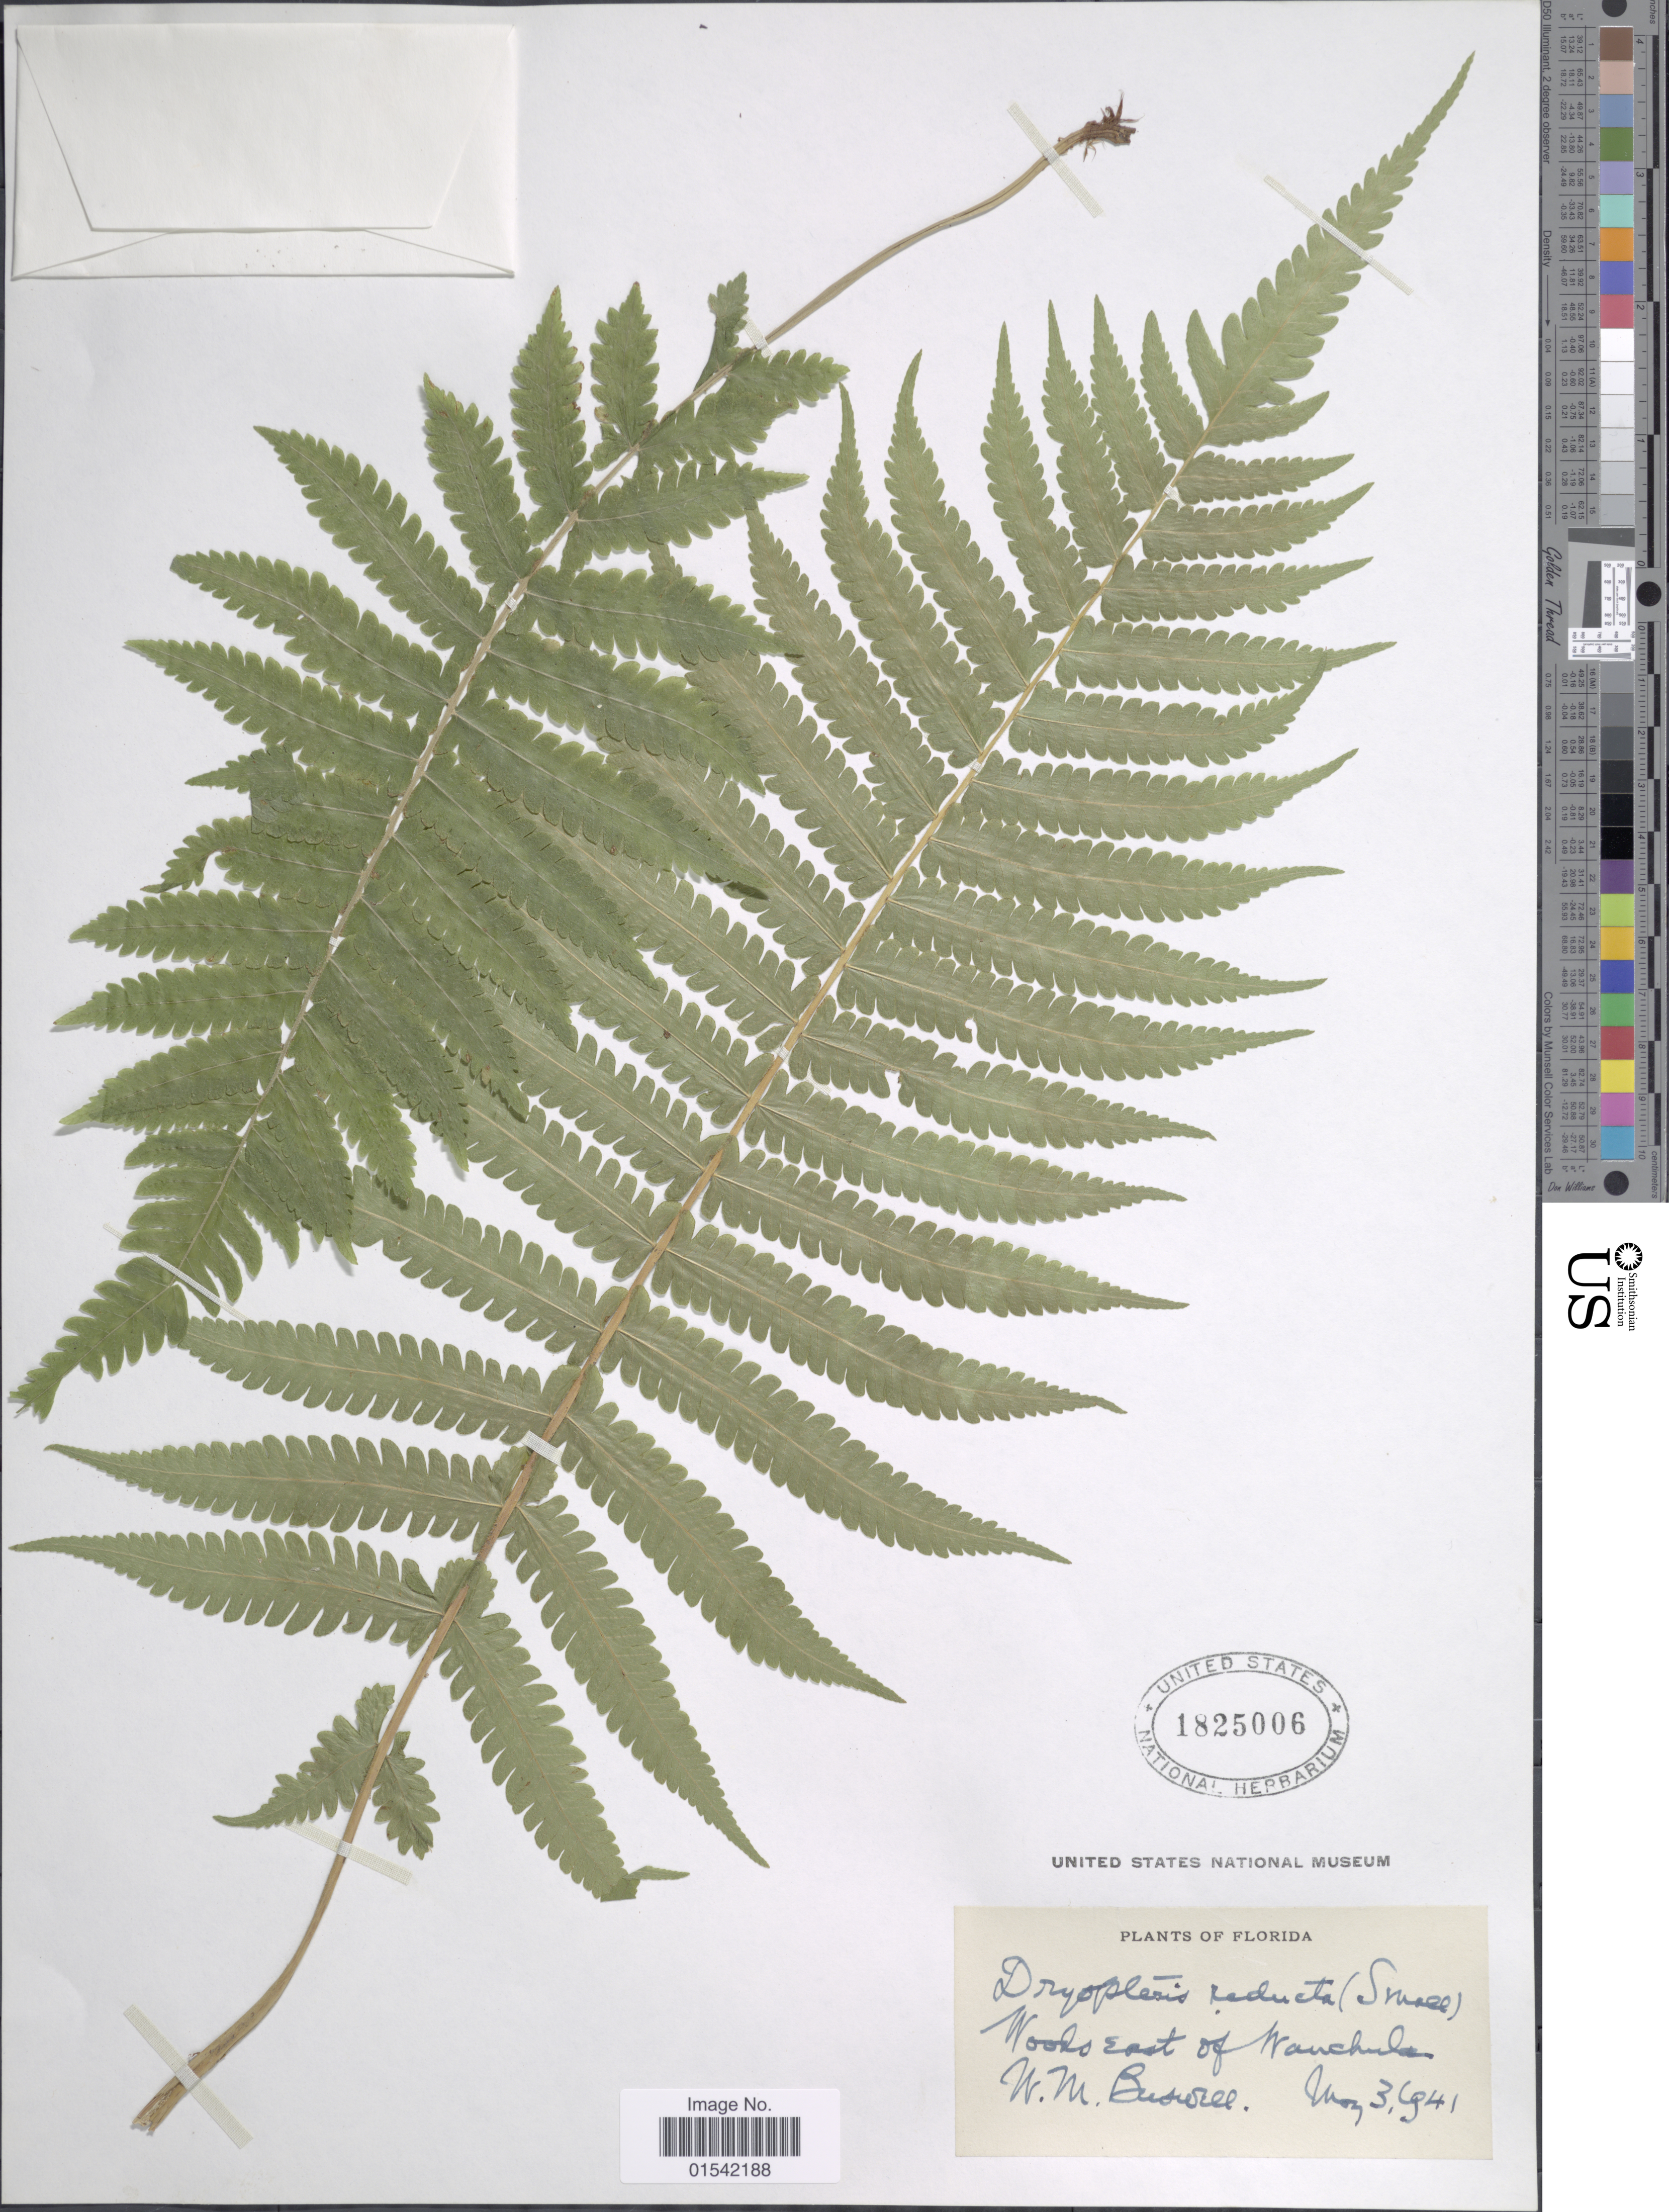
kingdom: Plantae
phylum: Tracheophyta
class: Polypodiopsida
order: Polypodiales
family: Thelypteridaceae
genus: Cyclosorus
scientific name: Cyclosorus quadrangularis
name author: (Fée) Tardieu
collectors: W. Buswell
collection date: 1941-05-03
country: United States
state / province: Florida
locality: Woods East of Wauchula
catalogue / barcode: US 1825006